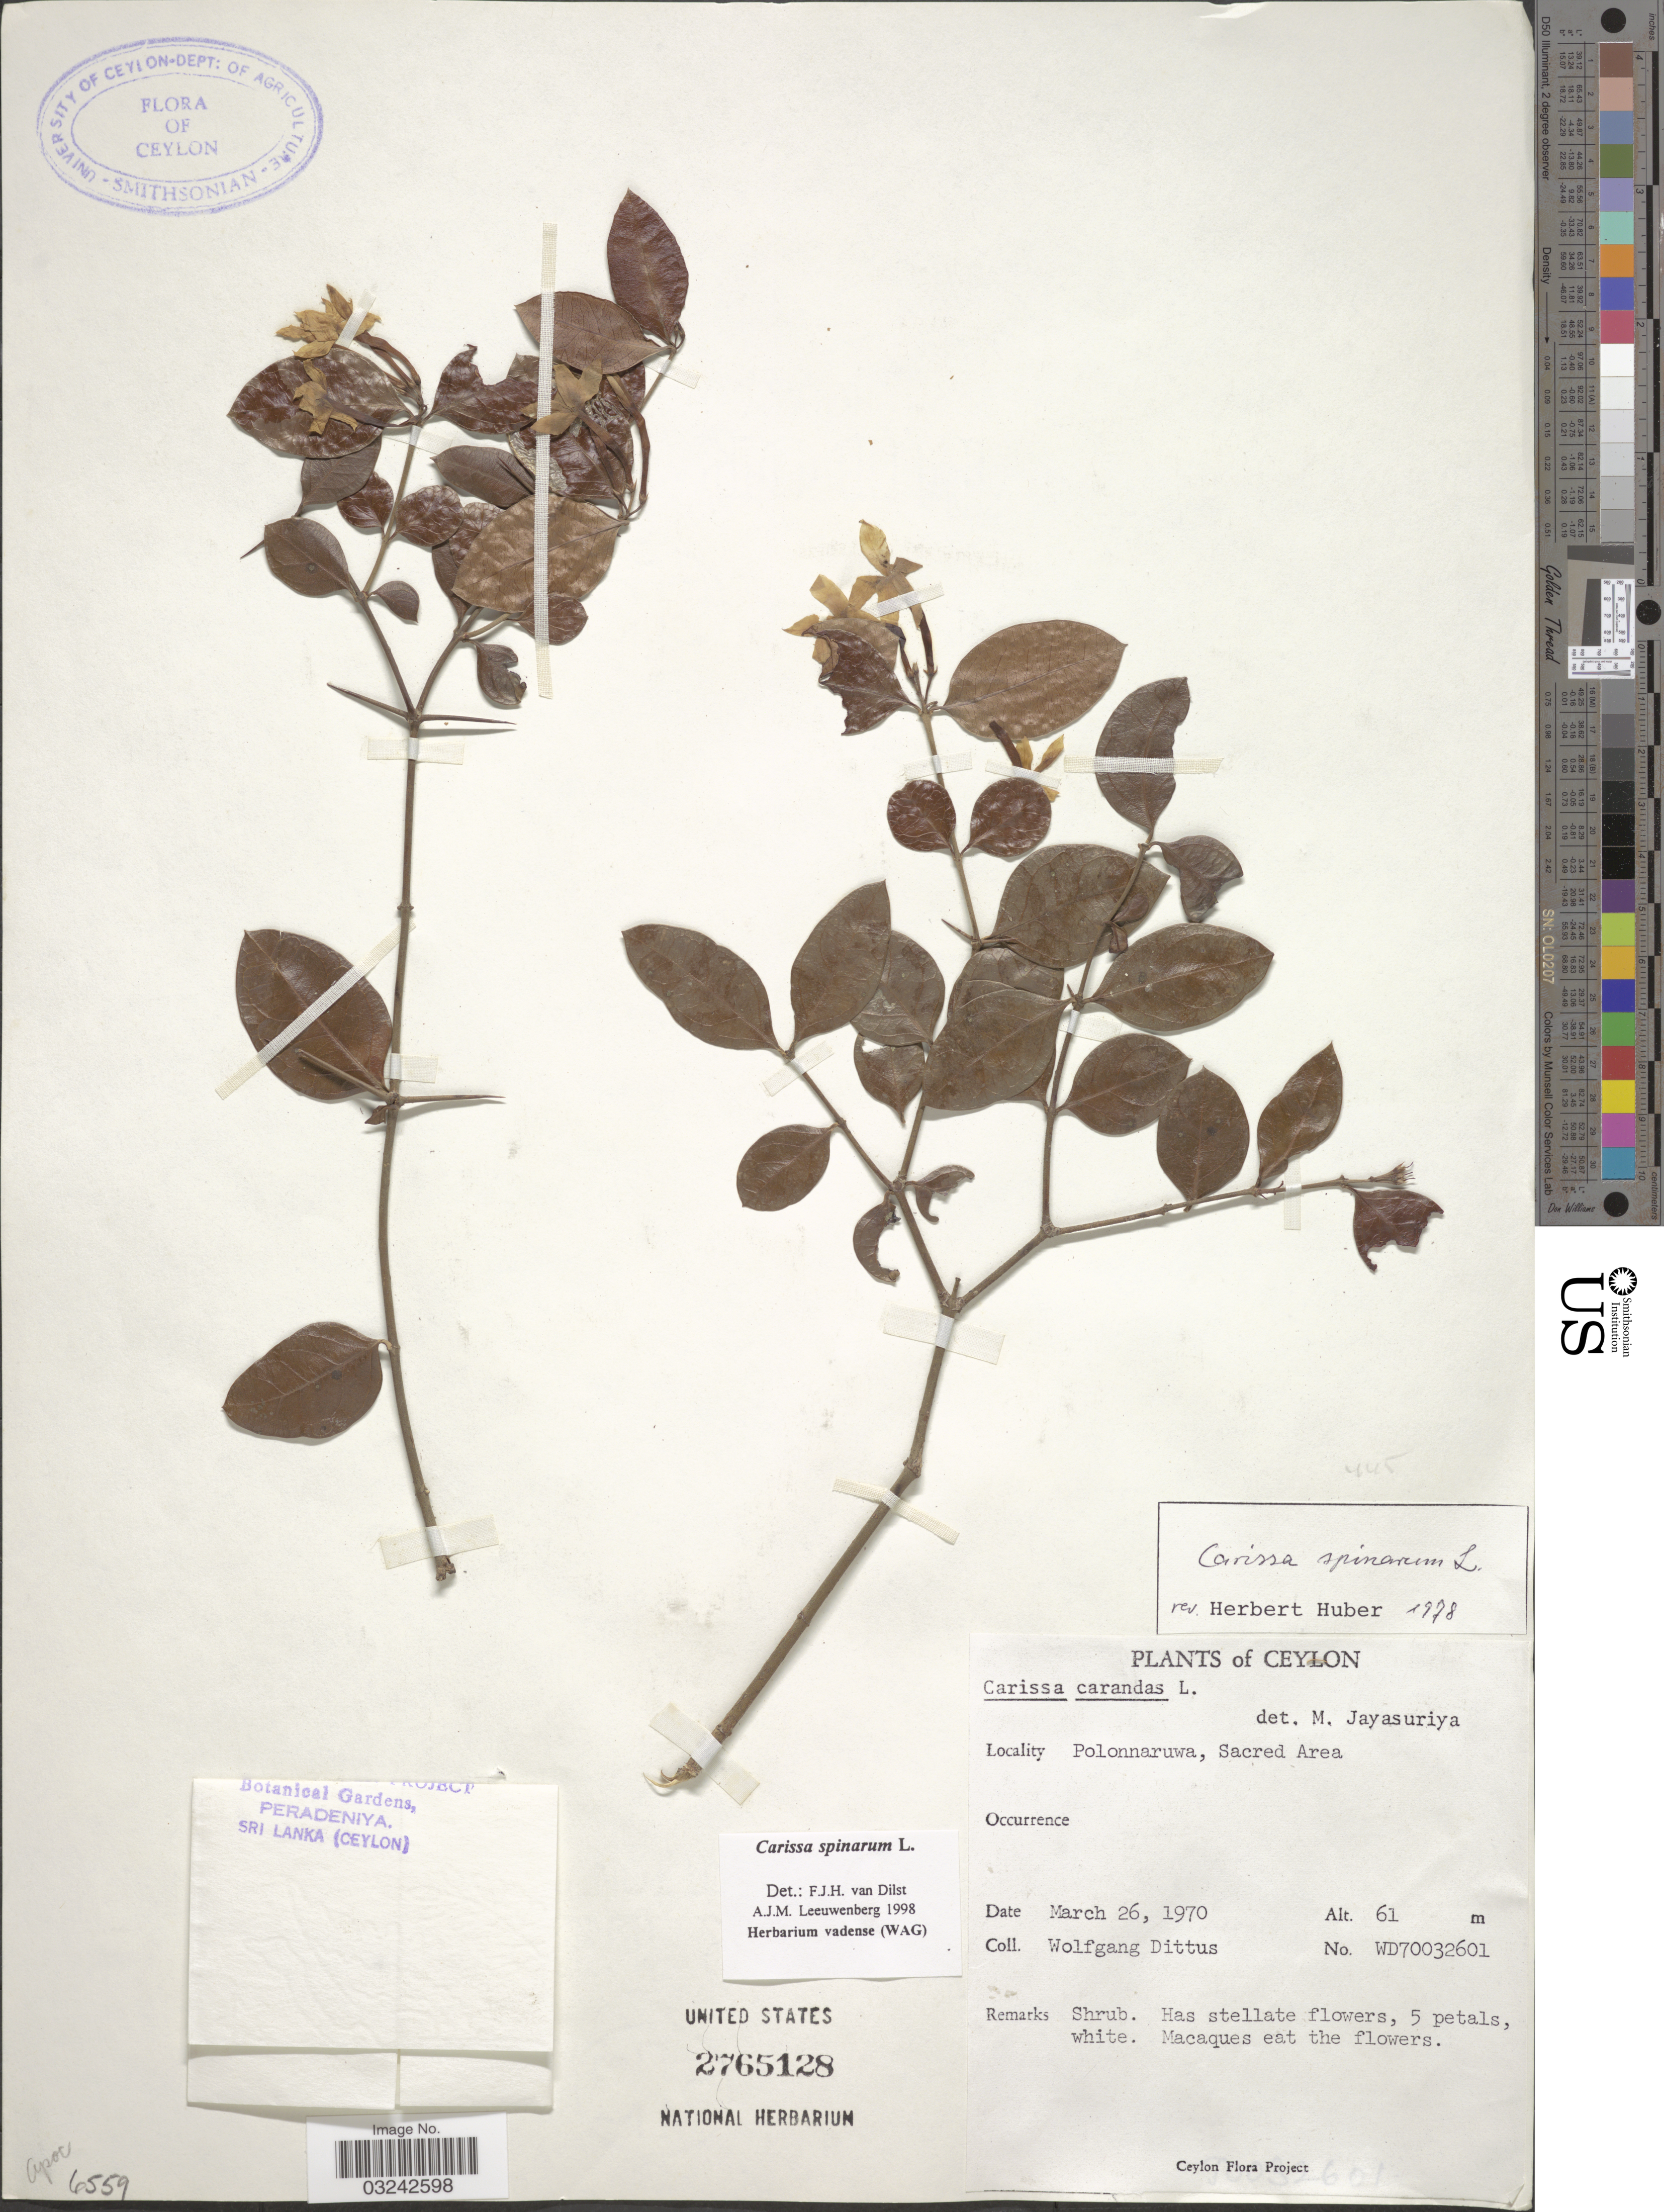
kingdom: Plantae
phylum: Tracheophyta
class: Magnoliopsida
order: Gentianales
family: Apocynaceae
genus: Carissa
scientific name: Carissa spinarum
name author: L.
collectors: W. Dittus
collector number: WD70032601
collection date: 1970-03-26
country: Sri Lanka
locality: Ceylon. Polonnaruwa, Sacred Area.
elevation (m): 61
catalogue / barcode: US 2765128